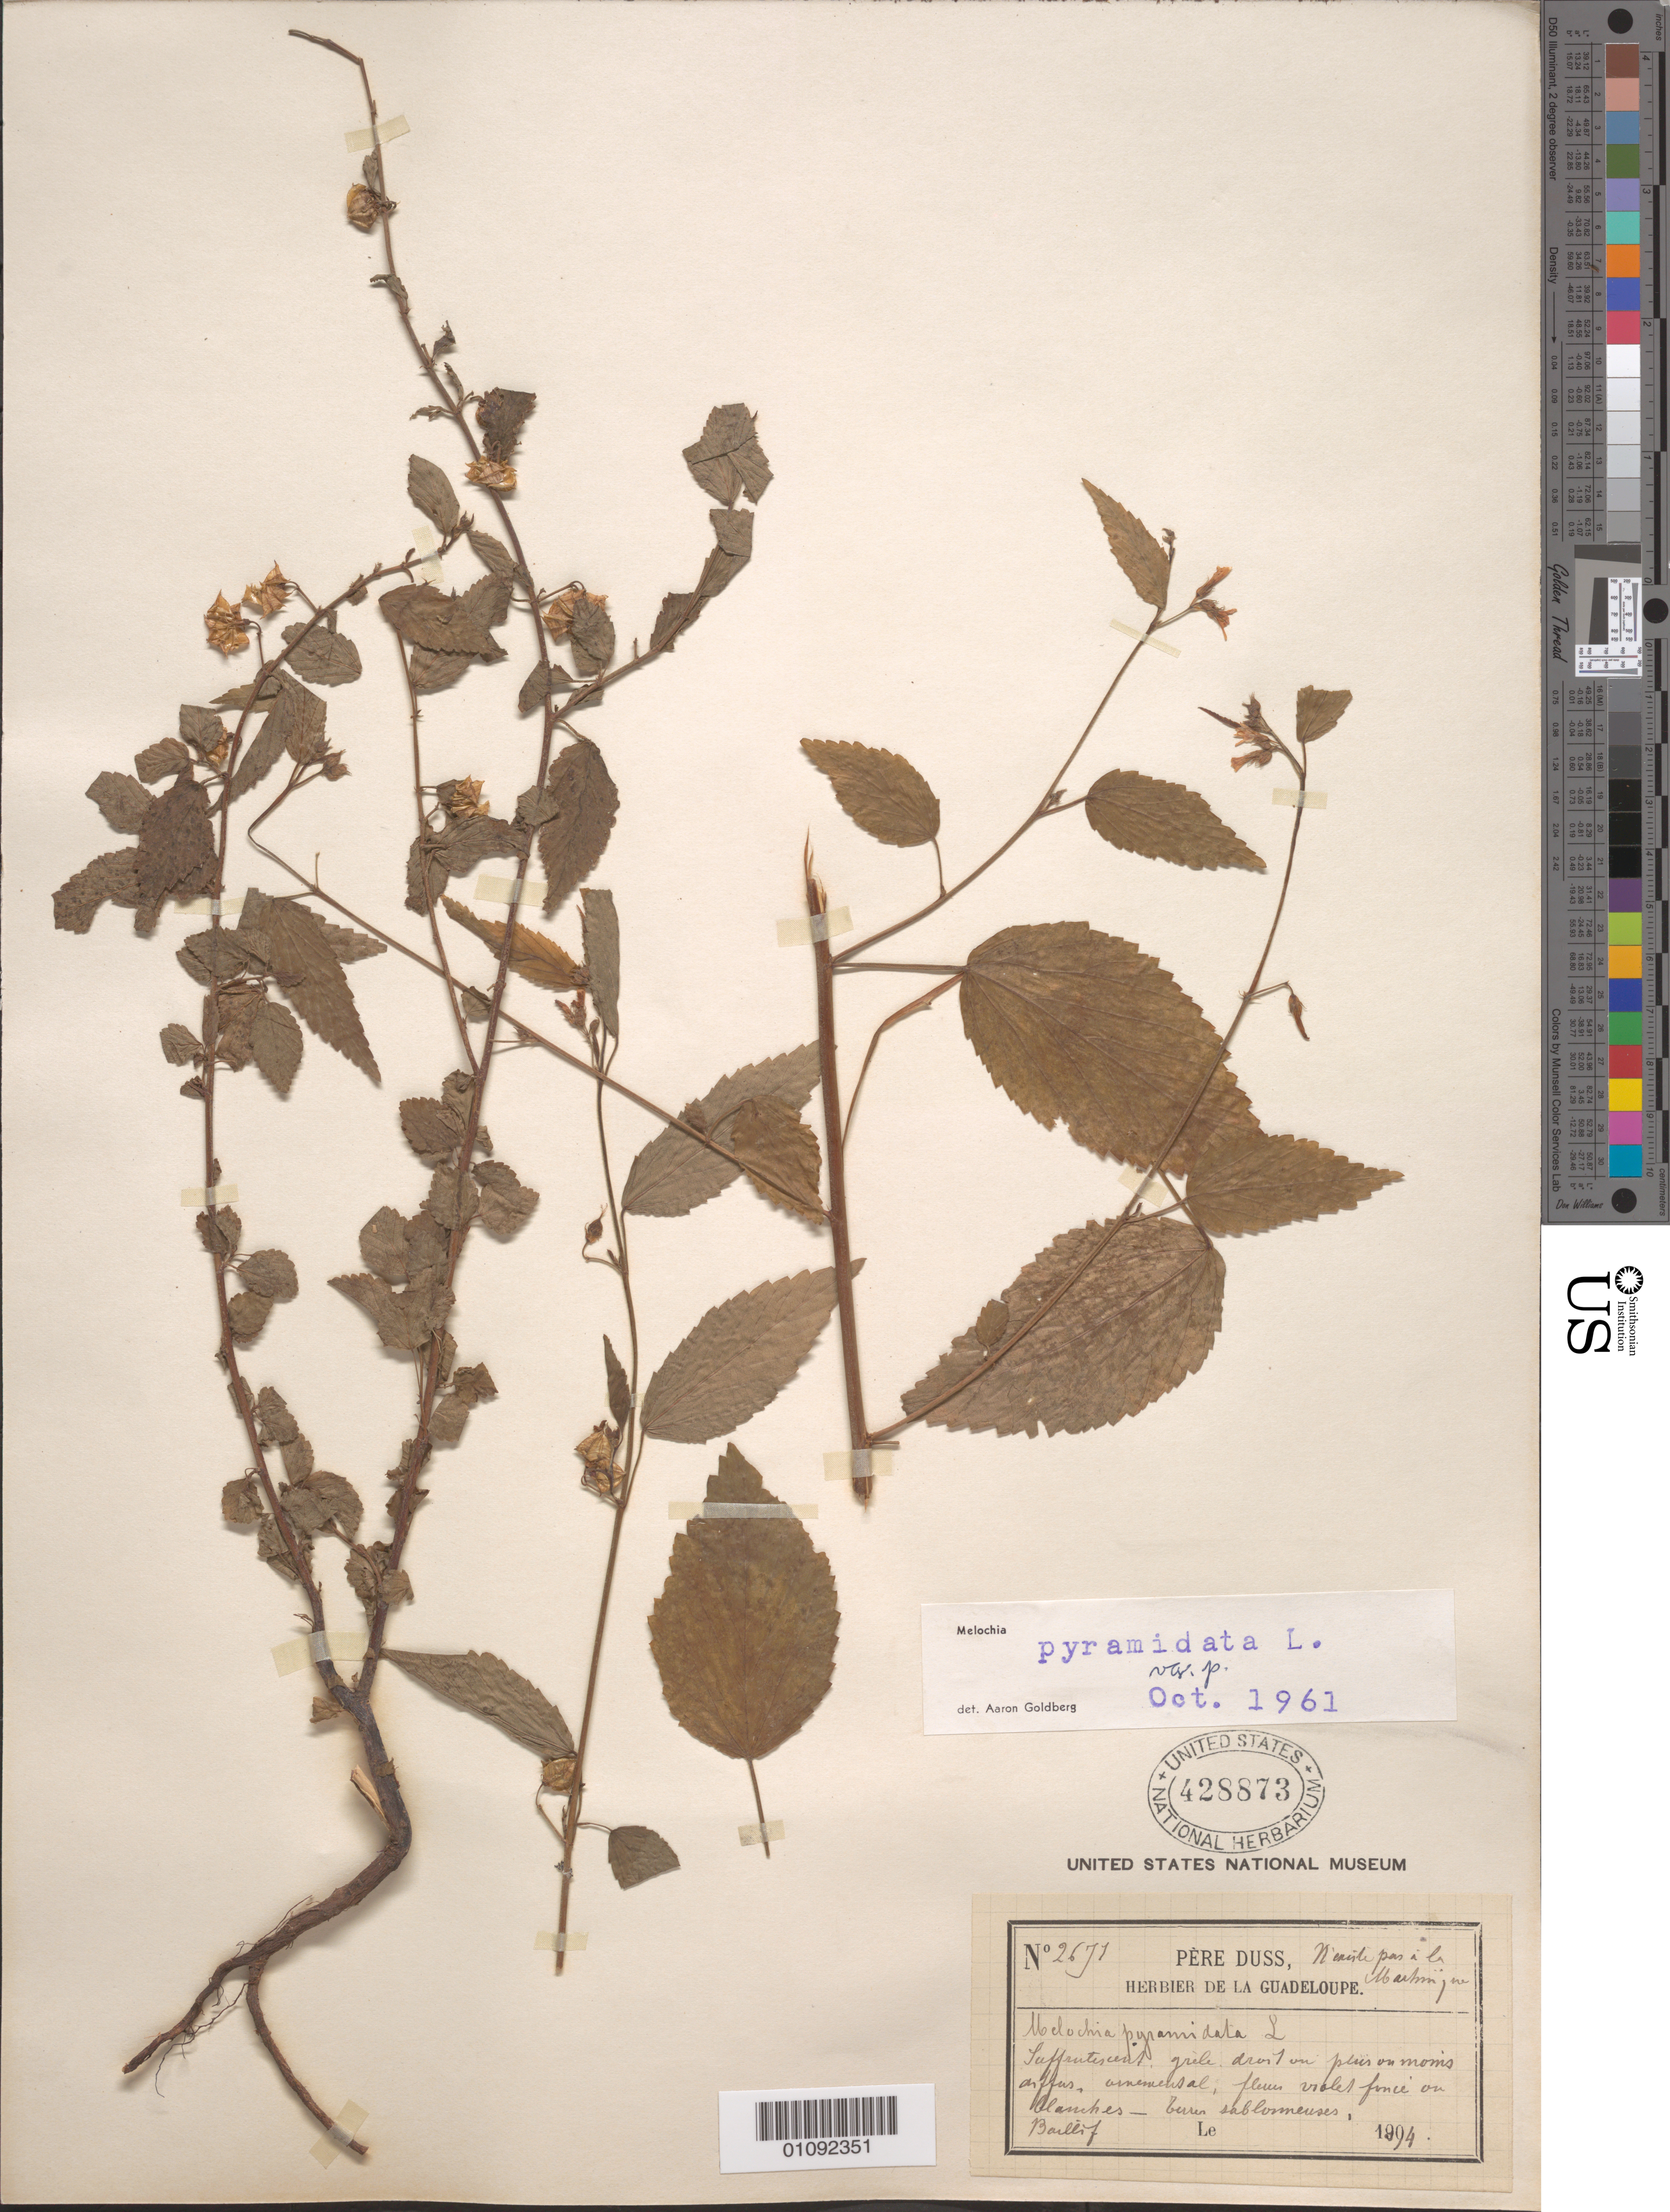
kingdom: Plantae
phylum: Tracheophyta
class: Magnoliopsida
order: Malvales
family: Malvaceae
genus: Melochia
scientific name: Melochia pyramidata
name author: L.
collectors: Père Duss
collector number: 2671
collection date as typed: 1894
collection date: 1894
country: Guadeloupe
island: Basse Terre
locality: Baillif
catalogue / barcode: US 428873